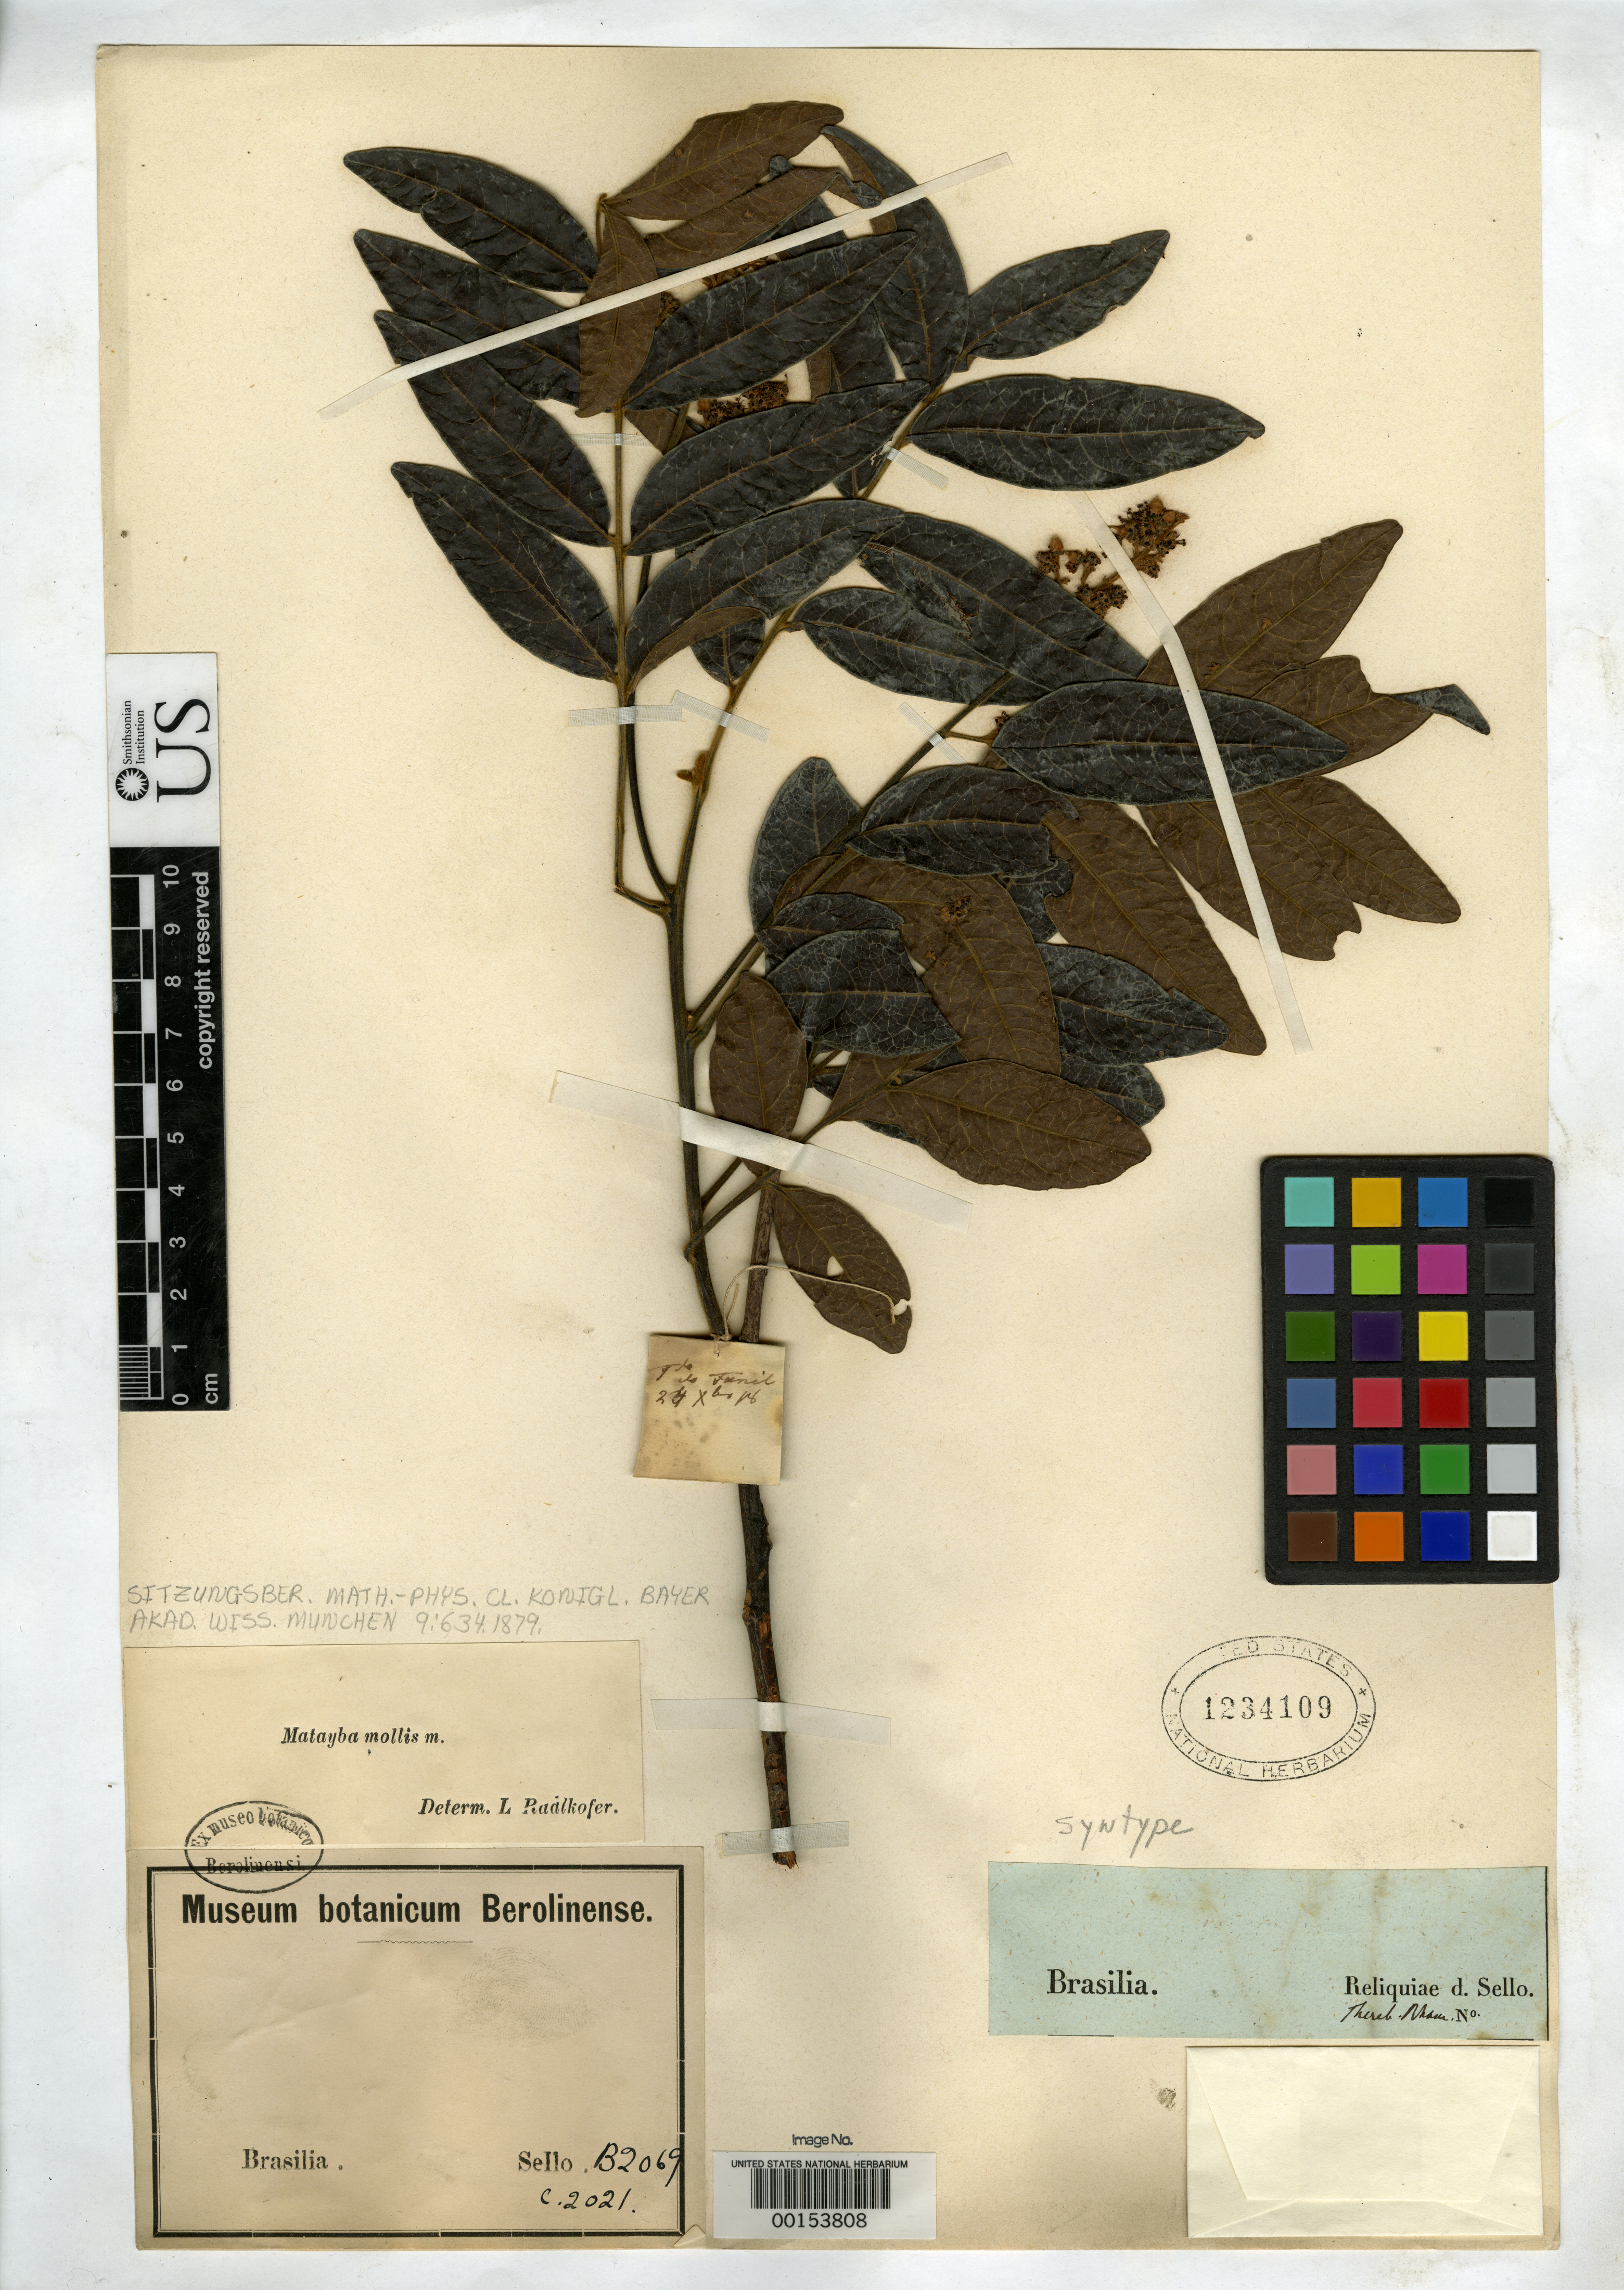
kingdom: Plantae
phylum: Tracheophyta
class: Magnoliopsida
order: Sapindales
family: Sapindaceae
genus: Matayba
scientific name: Matayba mollis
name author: Radlk.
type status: Isosyntype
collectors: F. Sellow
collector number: B 2069 / C 2021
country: Brazil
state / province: Minas Gerais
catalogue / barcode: US 1234109